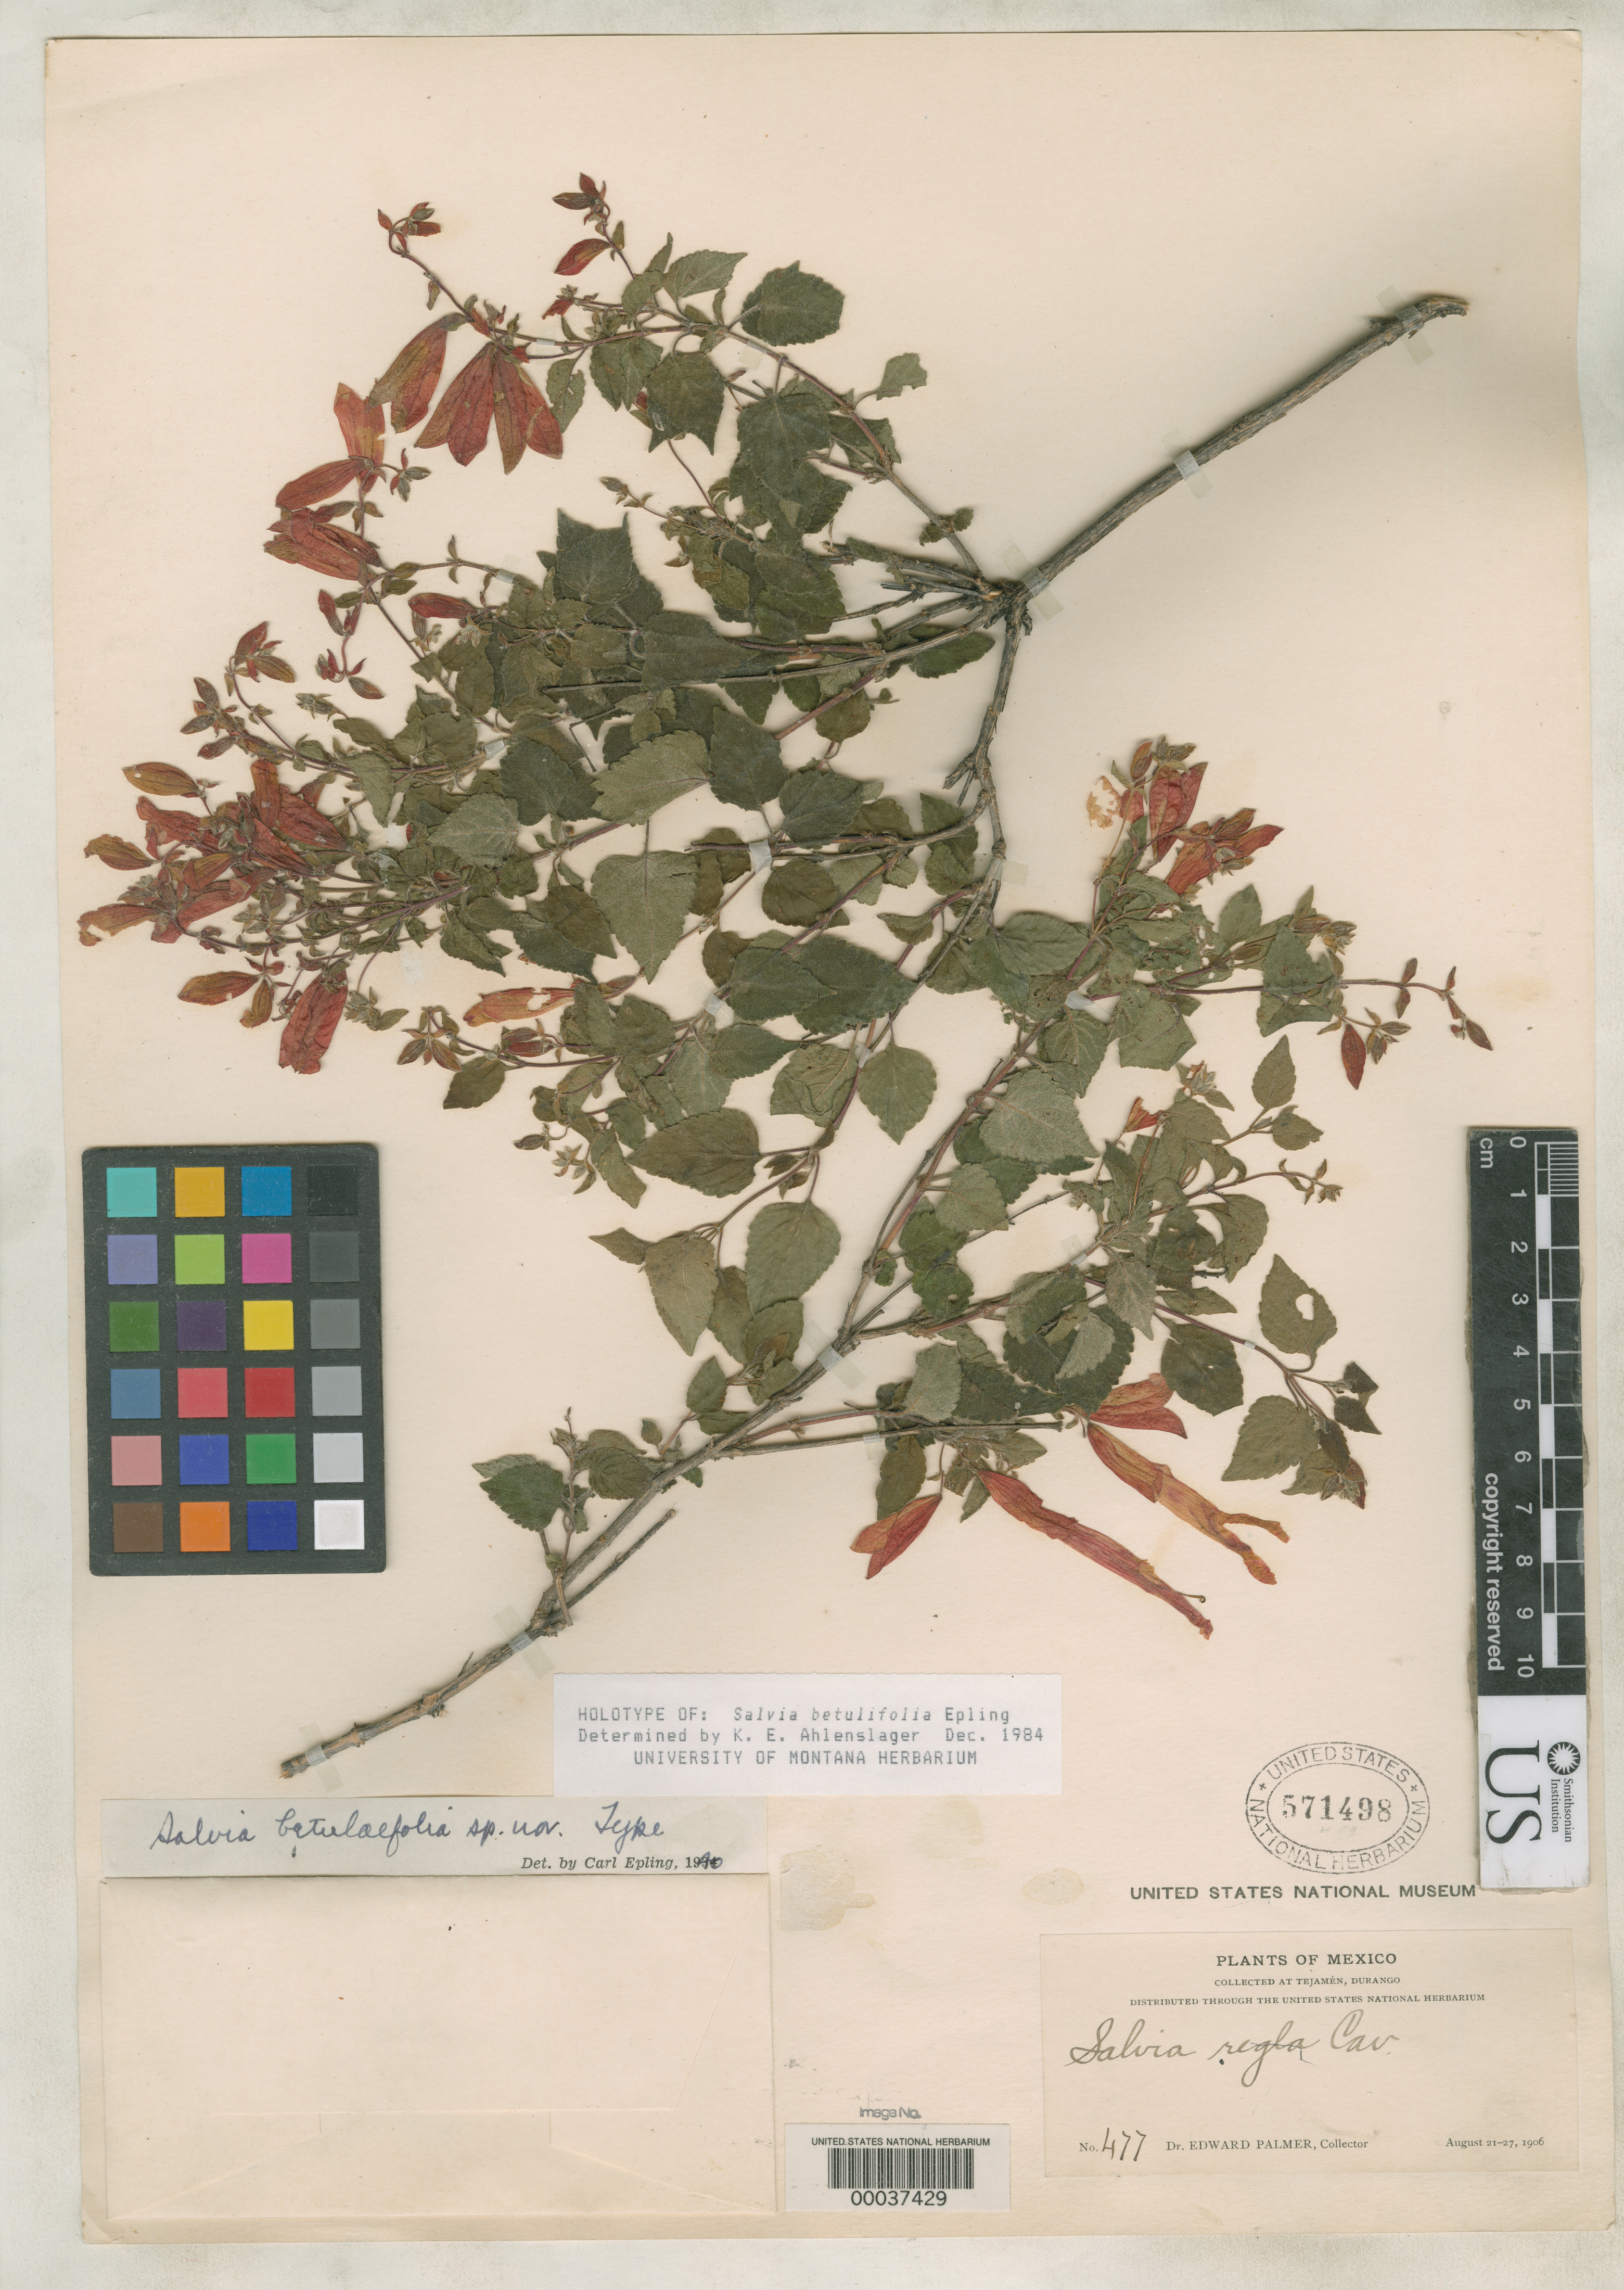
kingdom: Plantae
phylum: Tracheophyta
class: Magnoliopsida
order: Lamiales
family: Lamiaceae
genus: Salvia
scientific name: Salvia betulifolia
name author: Epling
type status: Holotype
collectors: E. Palmer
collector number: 477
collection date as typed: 21 Aug 1906 to 27 Aug 1906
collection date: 1906-08-21/1906-08-27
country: Mexico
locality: E of Monserrat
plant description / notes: Specific epithet published as "betulaefolia".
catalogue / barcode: US 571498